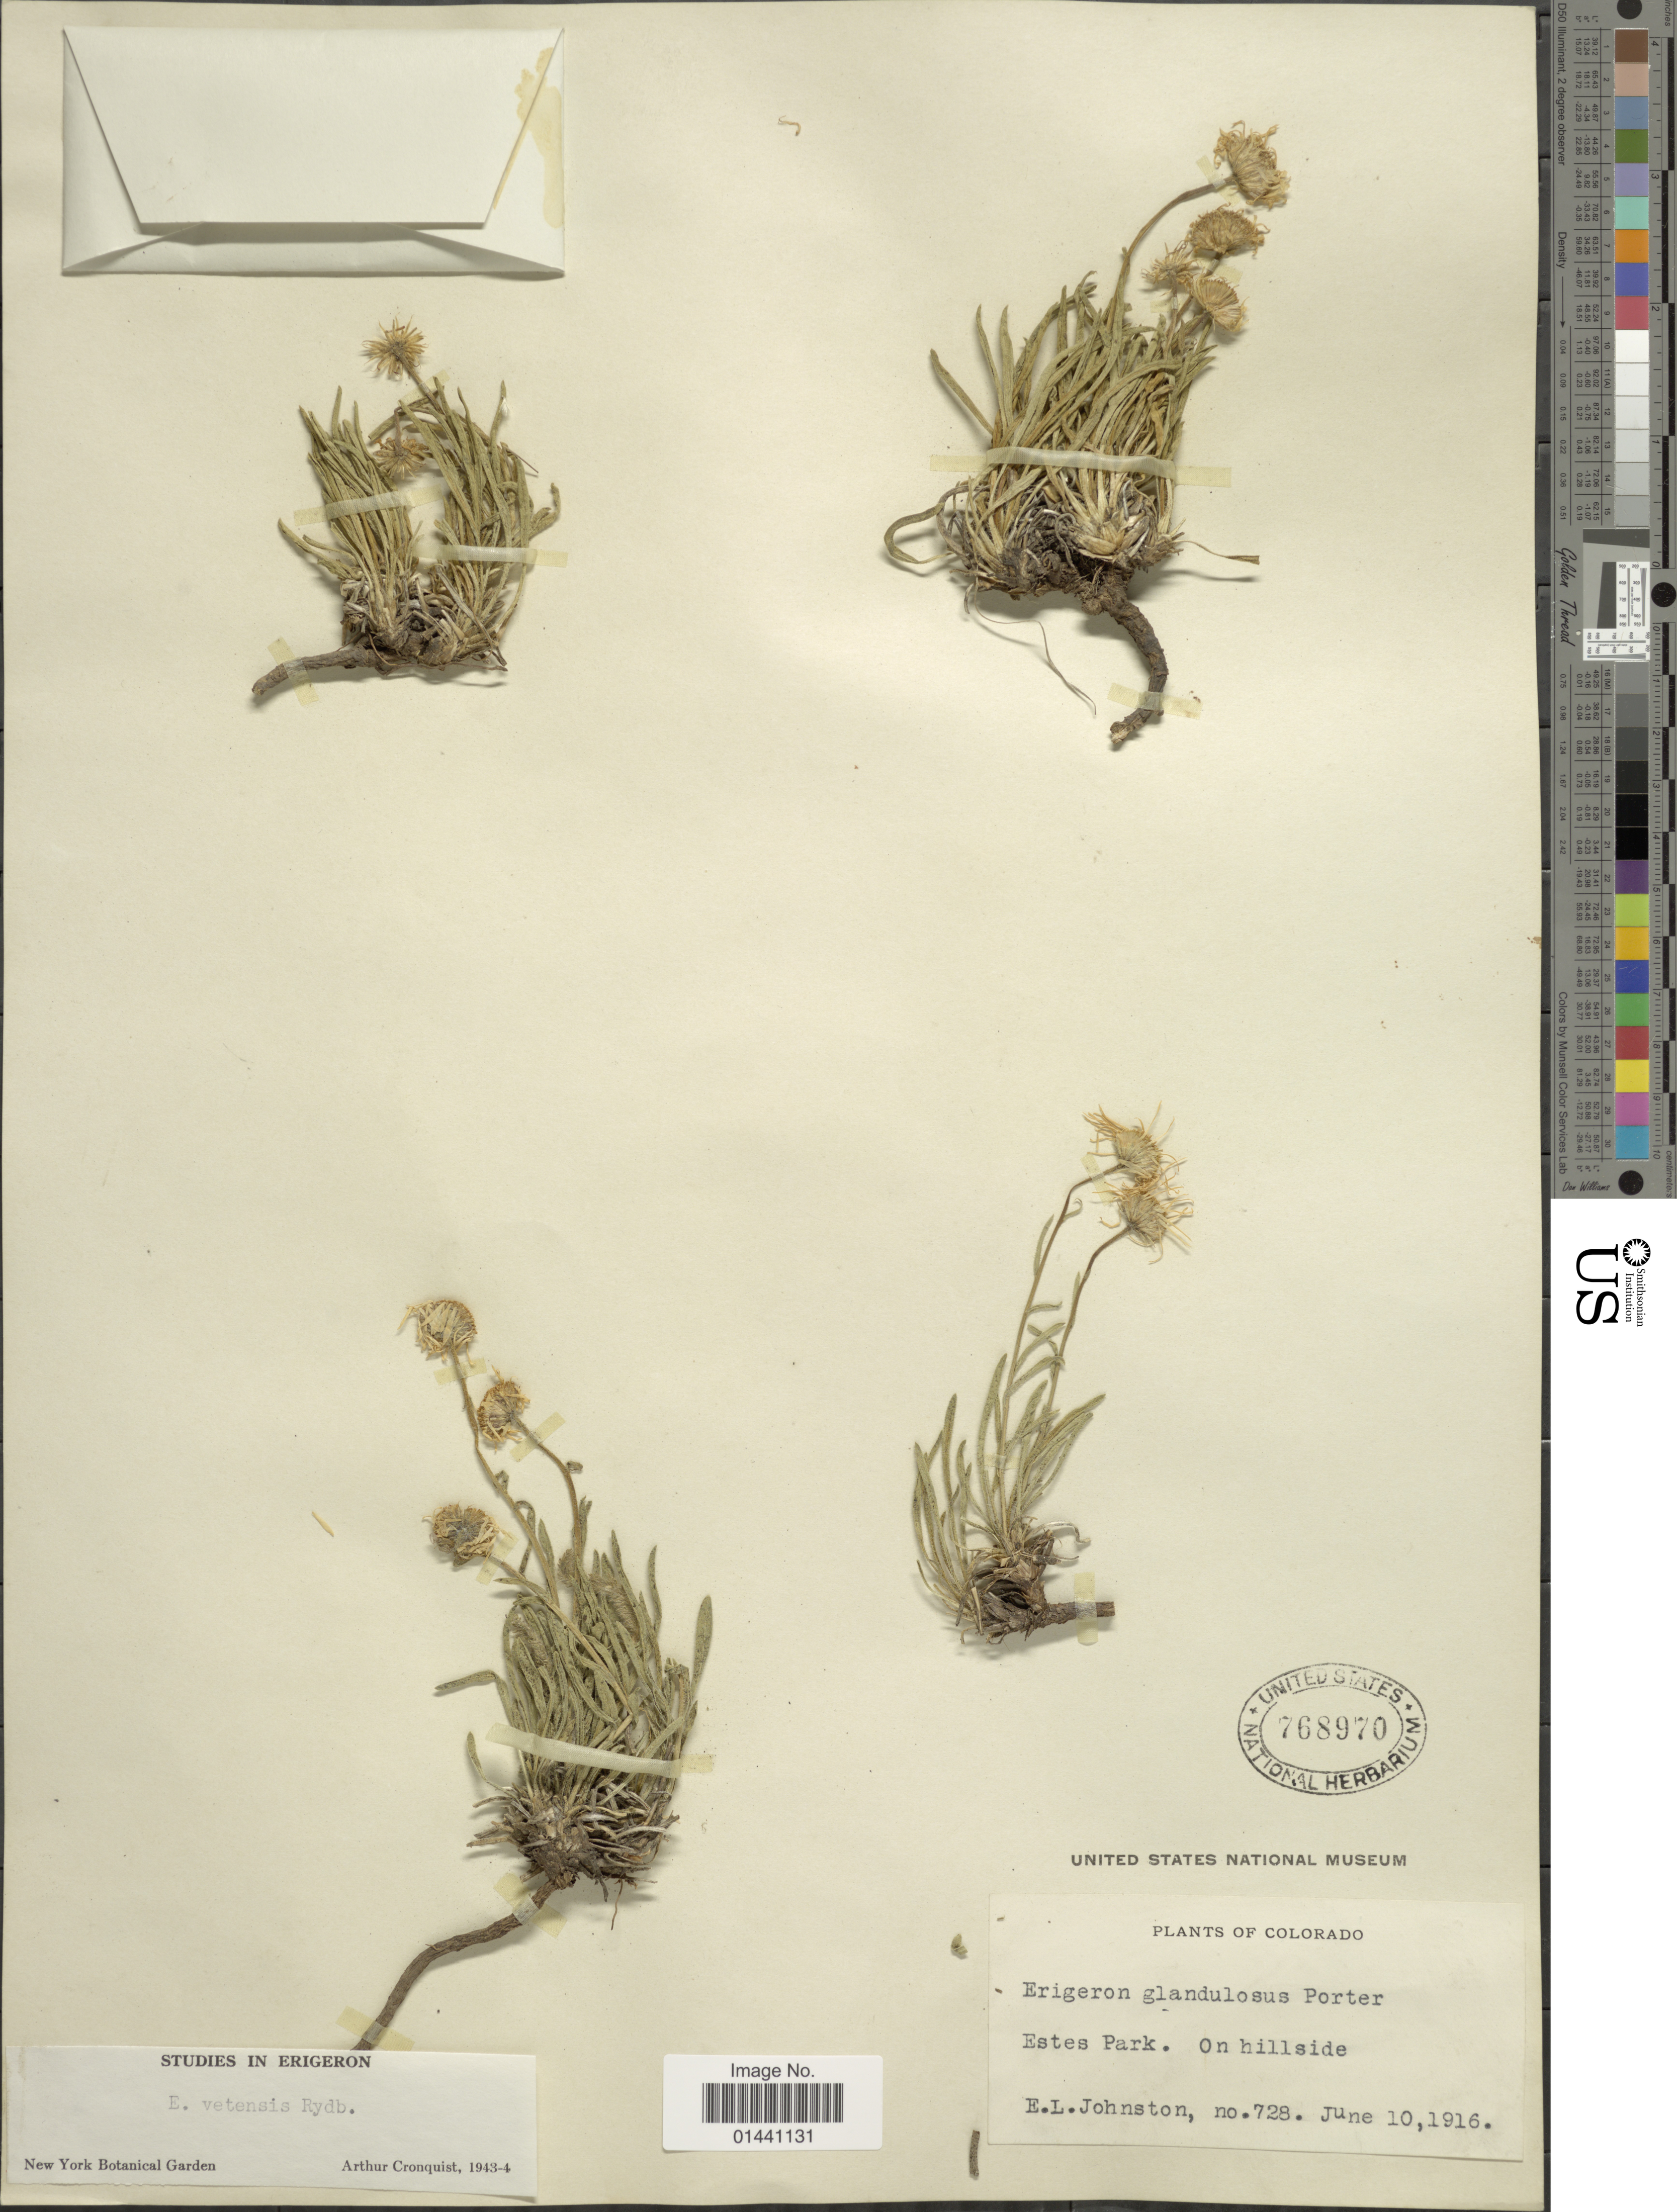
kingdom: Plantae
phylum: Tracheophyta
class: Magnoliopsida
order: Asterales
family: Asteraceae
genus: Erigeron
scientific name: Erigeron vetensis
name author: Rydb.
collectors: E. L. Johnston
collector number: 728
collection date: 1916-06-10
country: United States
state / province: Colorado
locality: Estes Park, on hillside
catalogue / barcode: US 768970